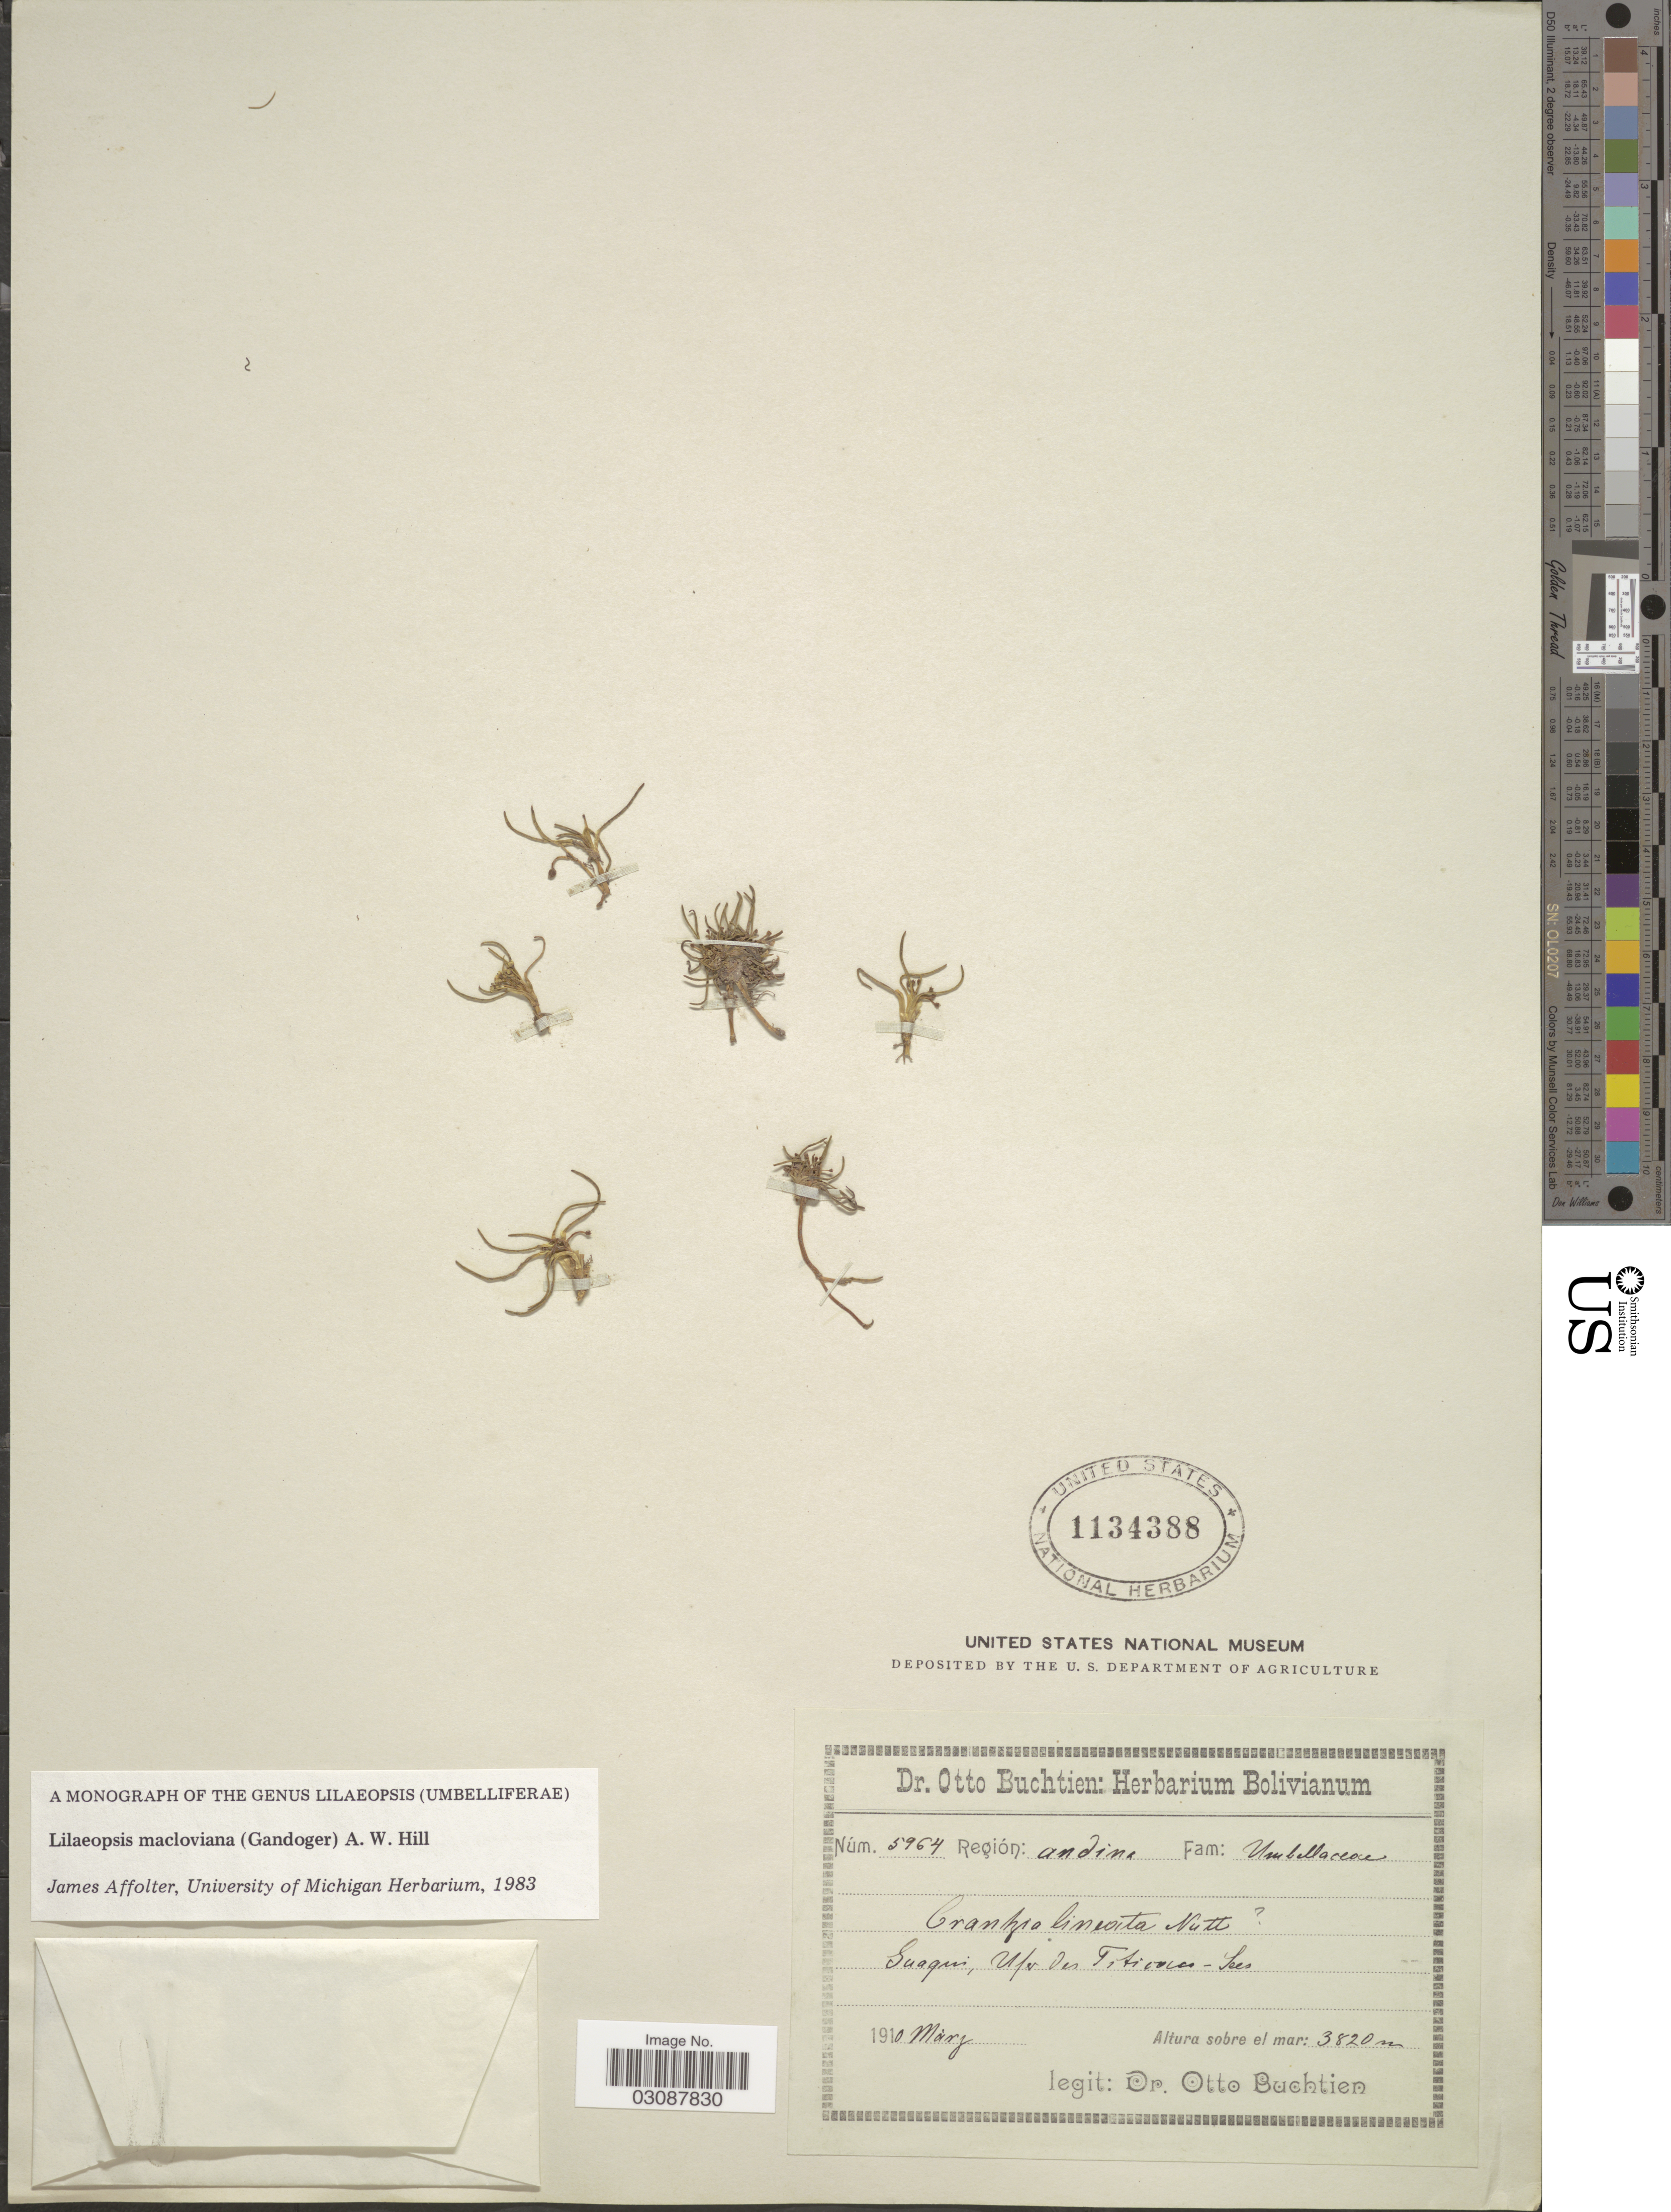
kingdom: Plantae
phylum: Tracheophyta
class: Magnoliopsida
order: Apiales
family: Apiaceae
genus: Lilaeopsis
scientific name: Lilaeopsis macloviana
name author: (Gand.) A.W. Hill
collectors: O. Buchtien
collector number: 5964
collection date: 1910-03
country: Bolivia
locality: Región: andina, Guaqui, Ufer des Titicaca-See.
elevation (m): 3820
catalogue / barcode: US 1134388